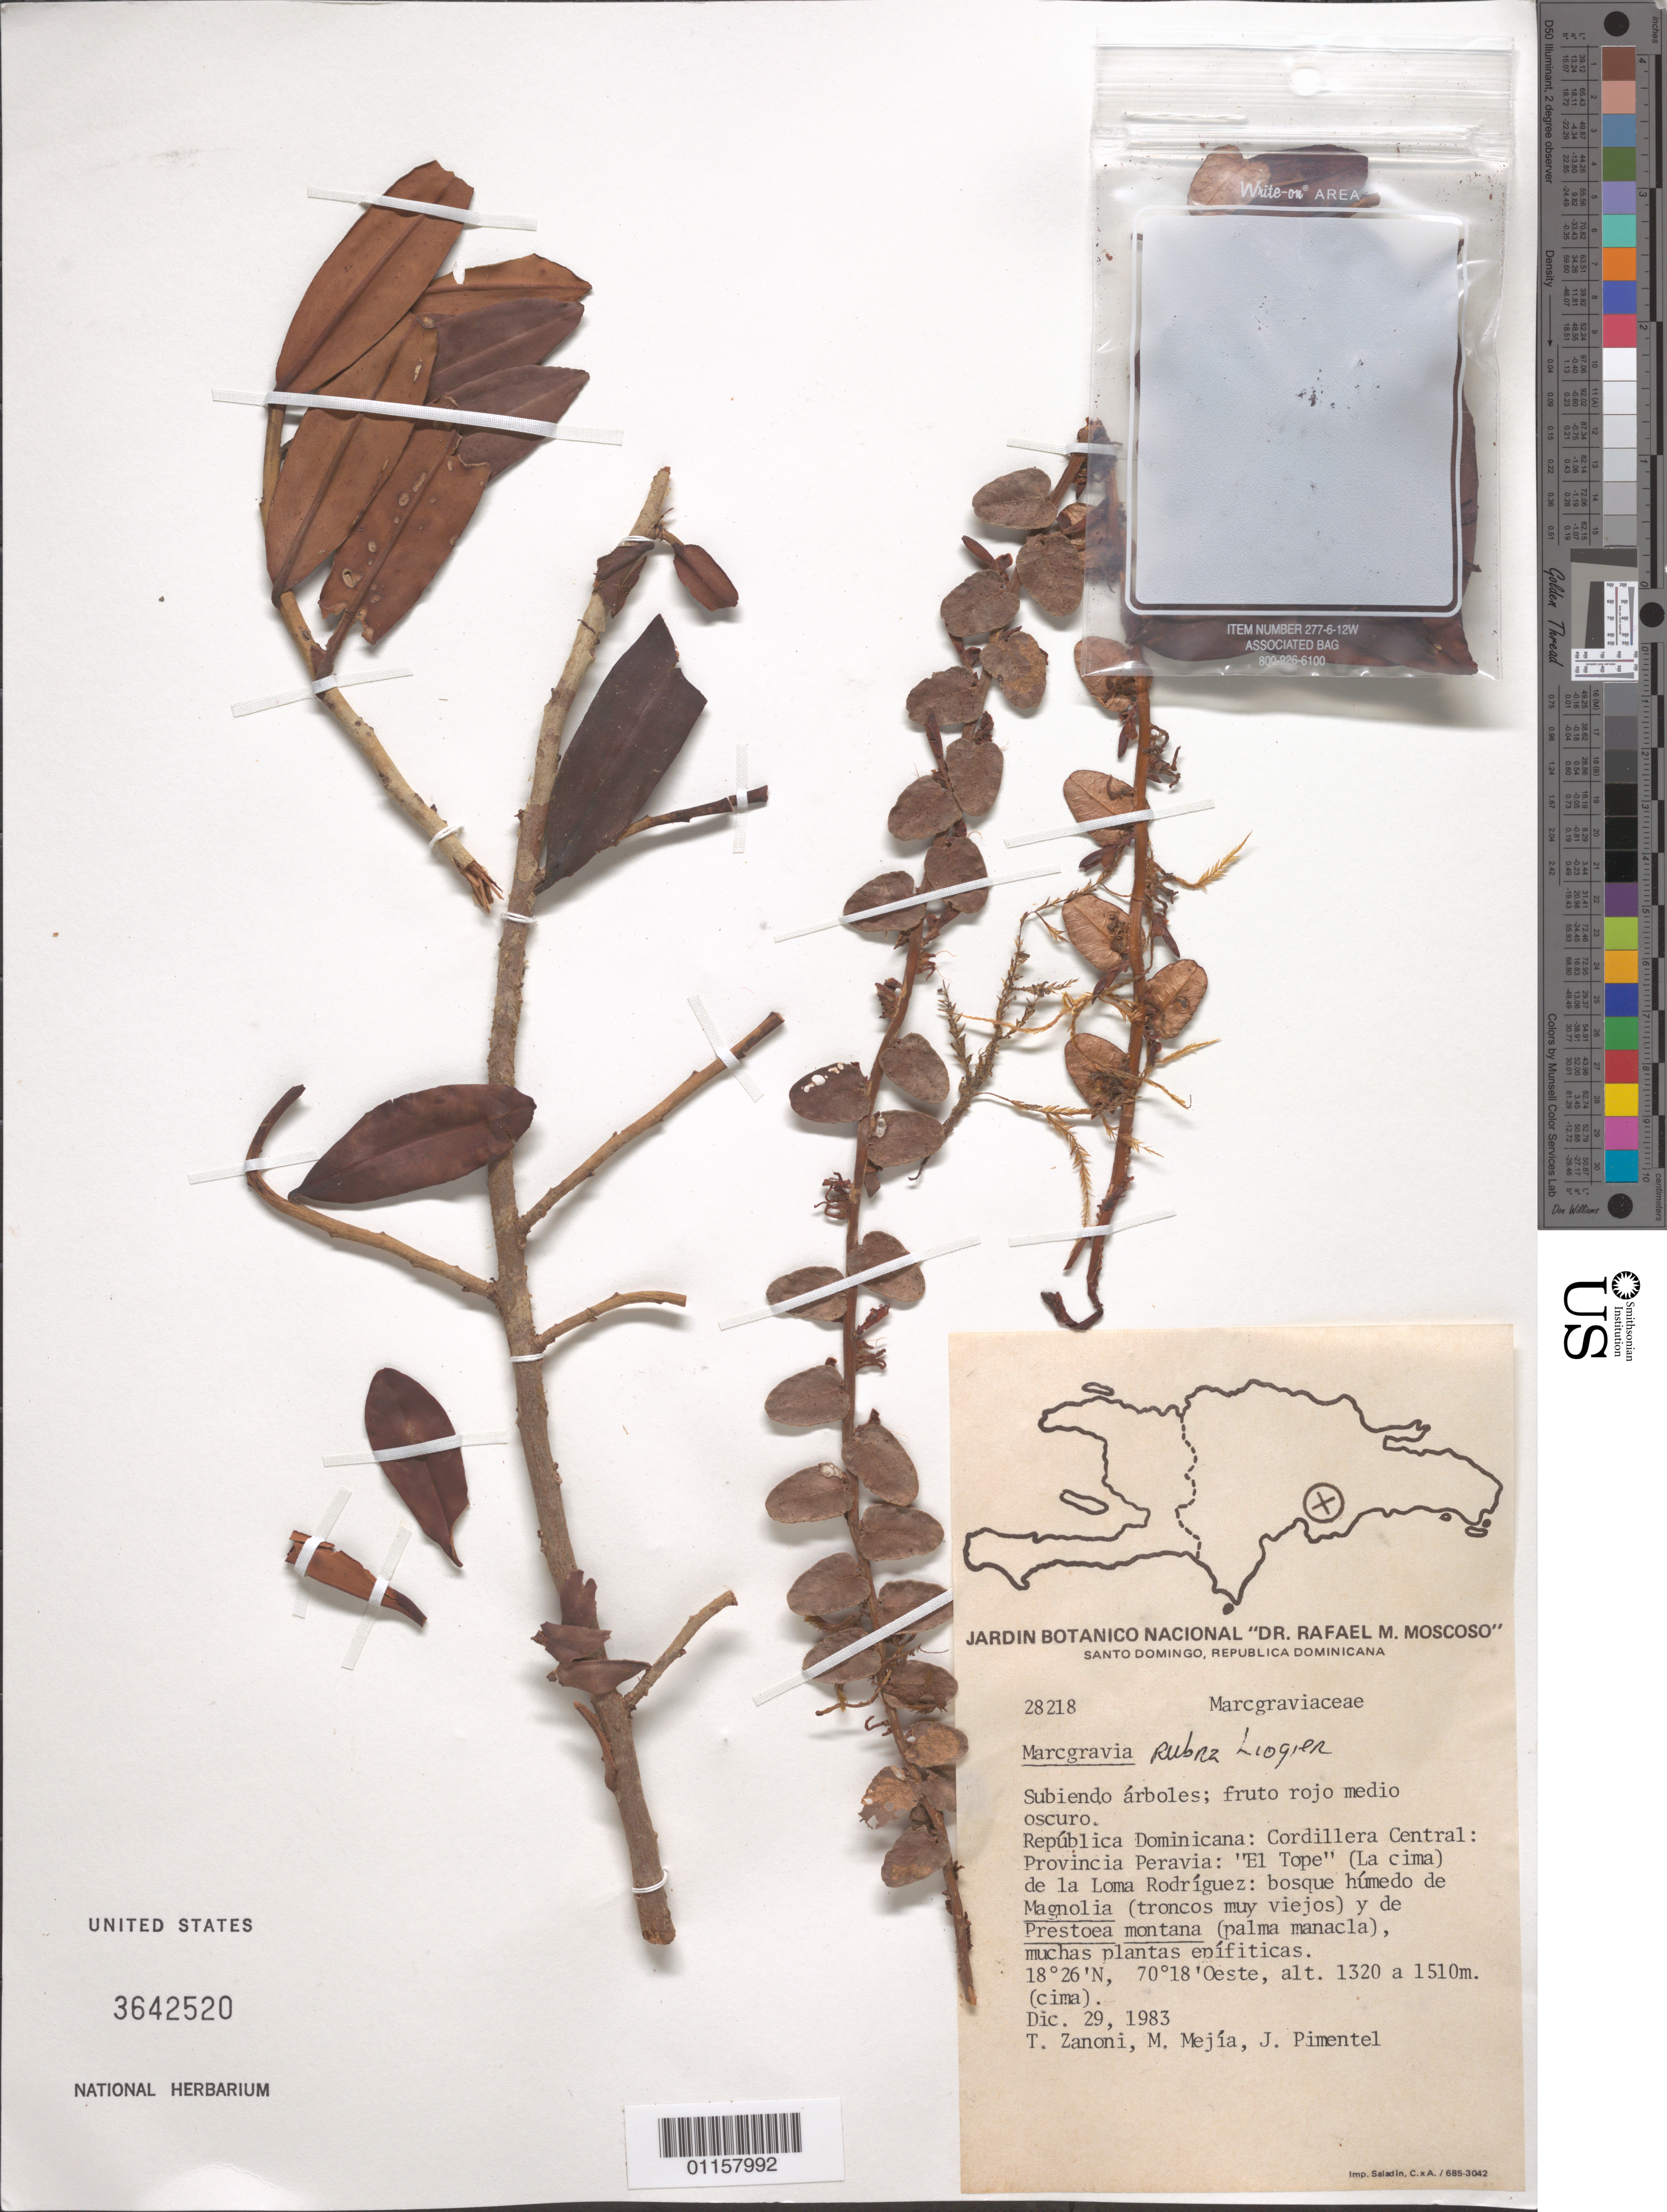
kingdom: Plantae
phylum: Tracheophyta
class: Magnoliopsida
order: Ericales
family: Marcgraviaceae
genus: Marcgravia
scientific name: Marcgravia rubra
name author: Alain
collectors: T. A. Zanoni, M. Mejia & J. Pimentel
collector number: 28218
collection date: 1983-12-29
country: Dominican Republic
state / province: Peravia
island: Hispaniola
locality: Cordillera Central; "El Tope" (La Cima) de la Loma Rodríguez.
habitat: Bosque húmedo de Magnolia (troncos muy viejos) y de Prestoea montana (palma manacla), muchas plantas epífitica.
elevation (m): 1320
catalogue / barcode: US 3642520